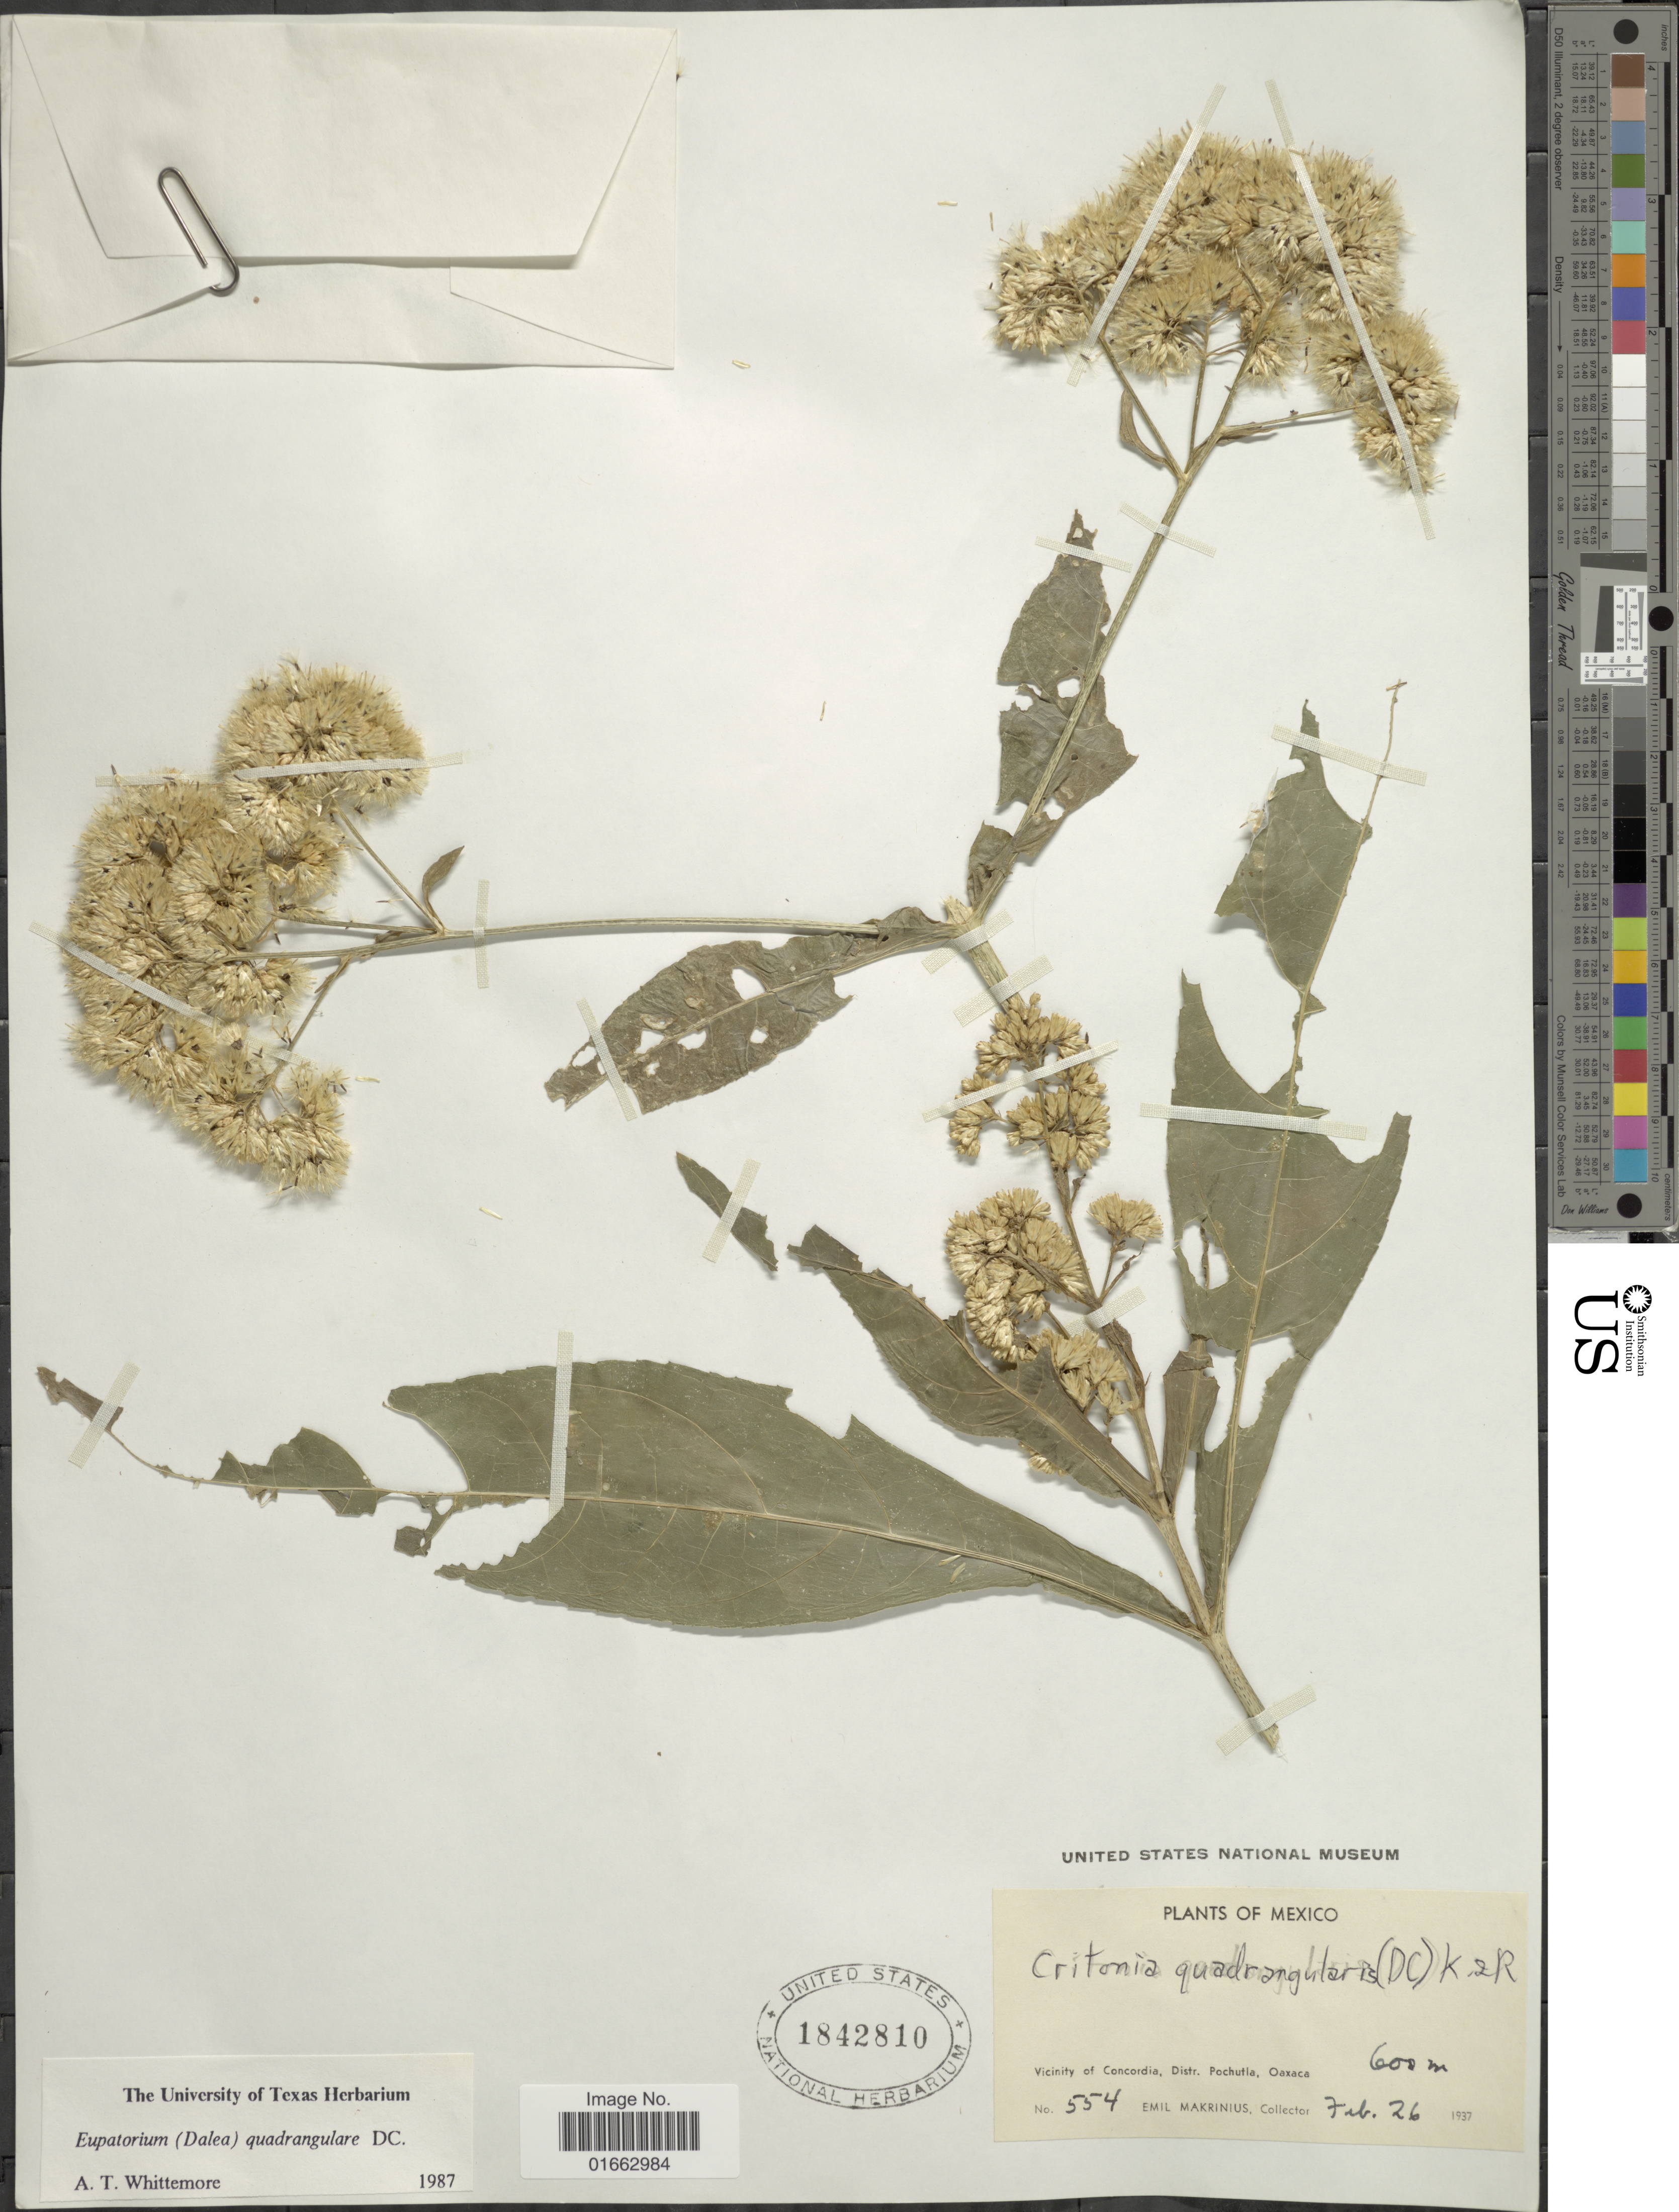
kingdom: Plantae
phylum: Tracheophyta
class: Magnoliopsida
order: Asterales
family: Asteraceae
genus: Critonia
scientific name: Critonia quadrangularis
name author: (DC.) R.M. King & H. Rob.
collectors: E. Makrinius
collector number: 554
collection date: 1937-02-26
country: Mexico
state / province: Oaxaca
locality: Vicinity of Conordia, Distr. Pochutia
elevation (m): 600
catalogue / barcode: US 1842810